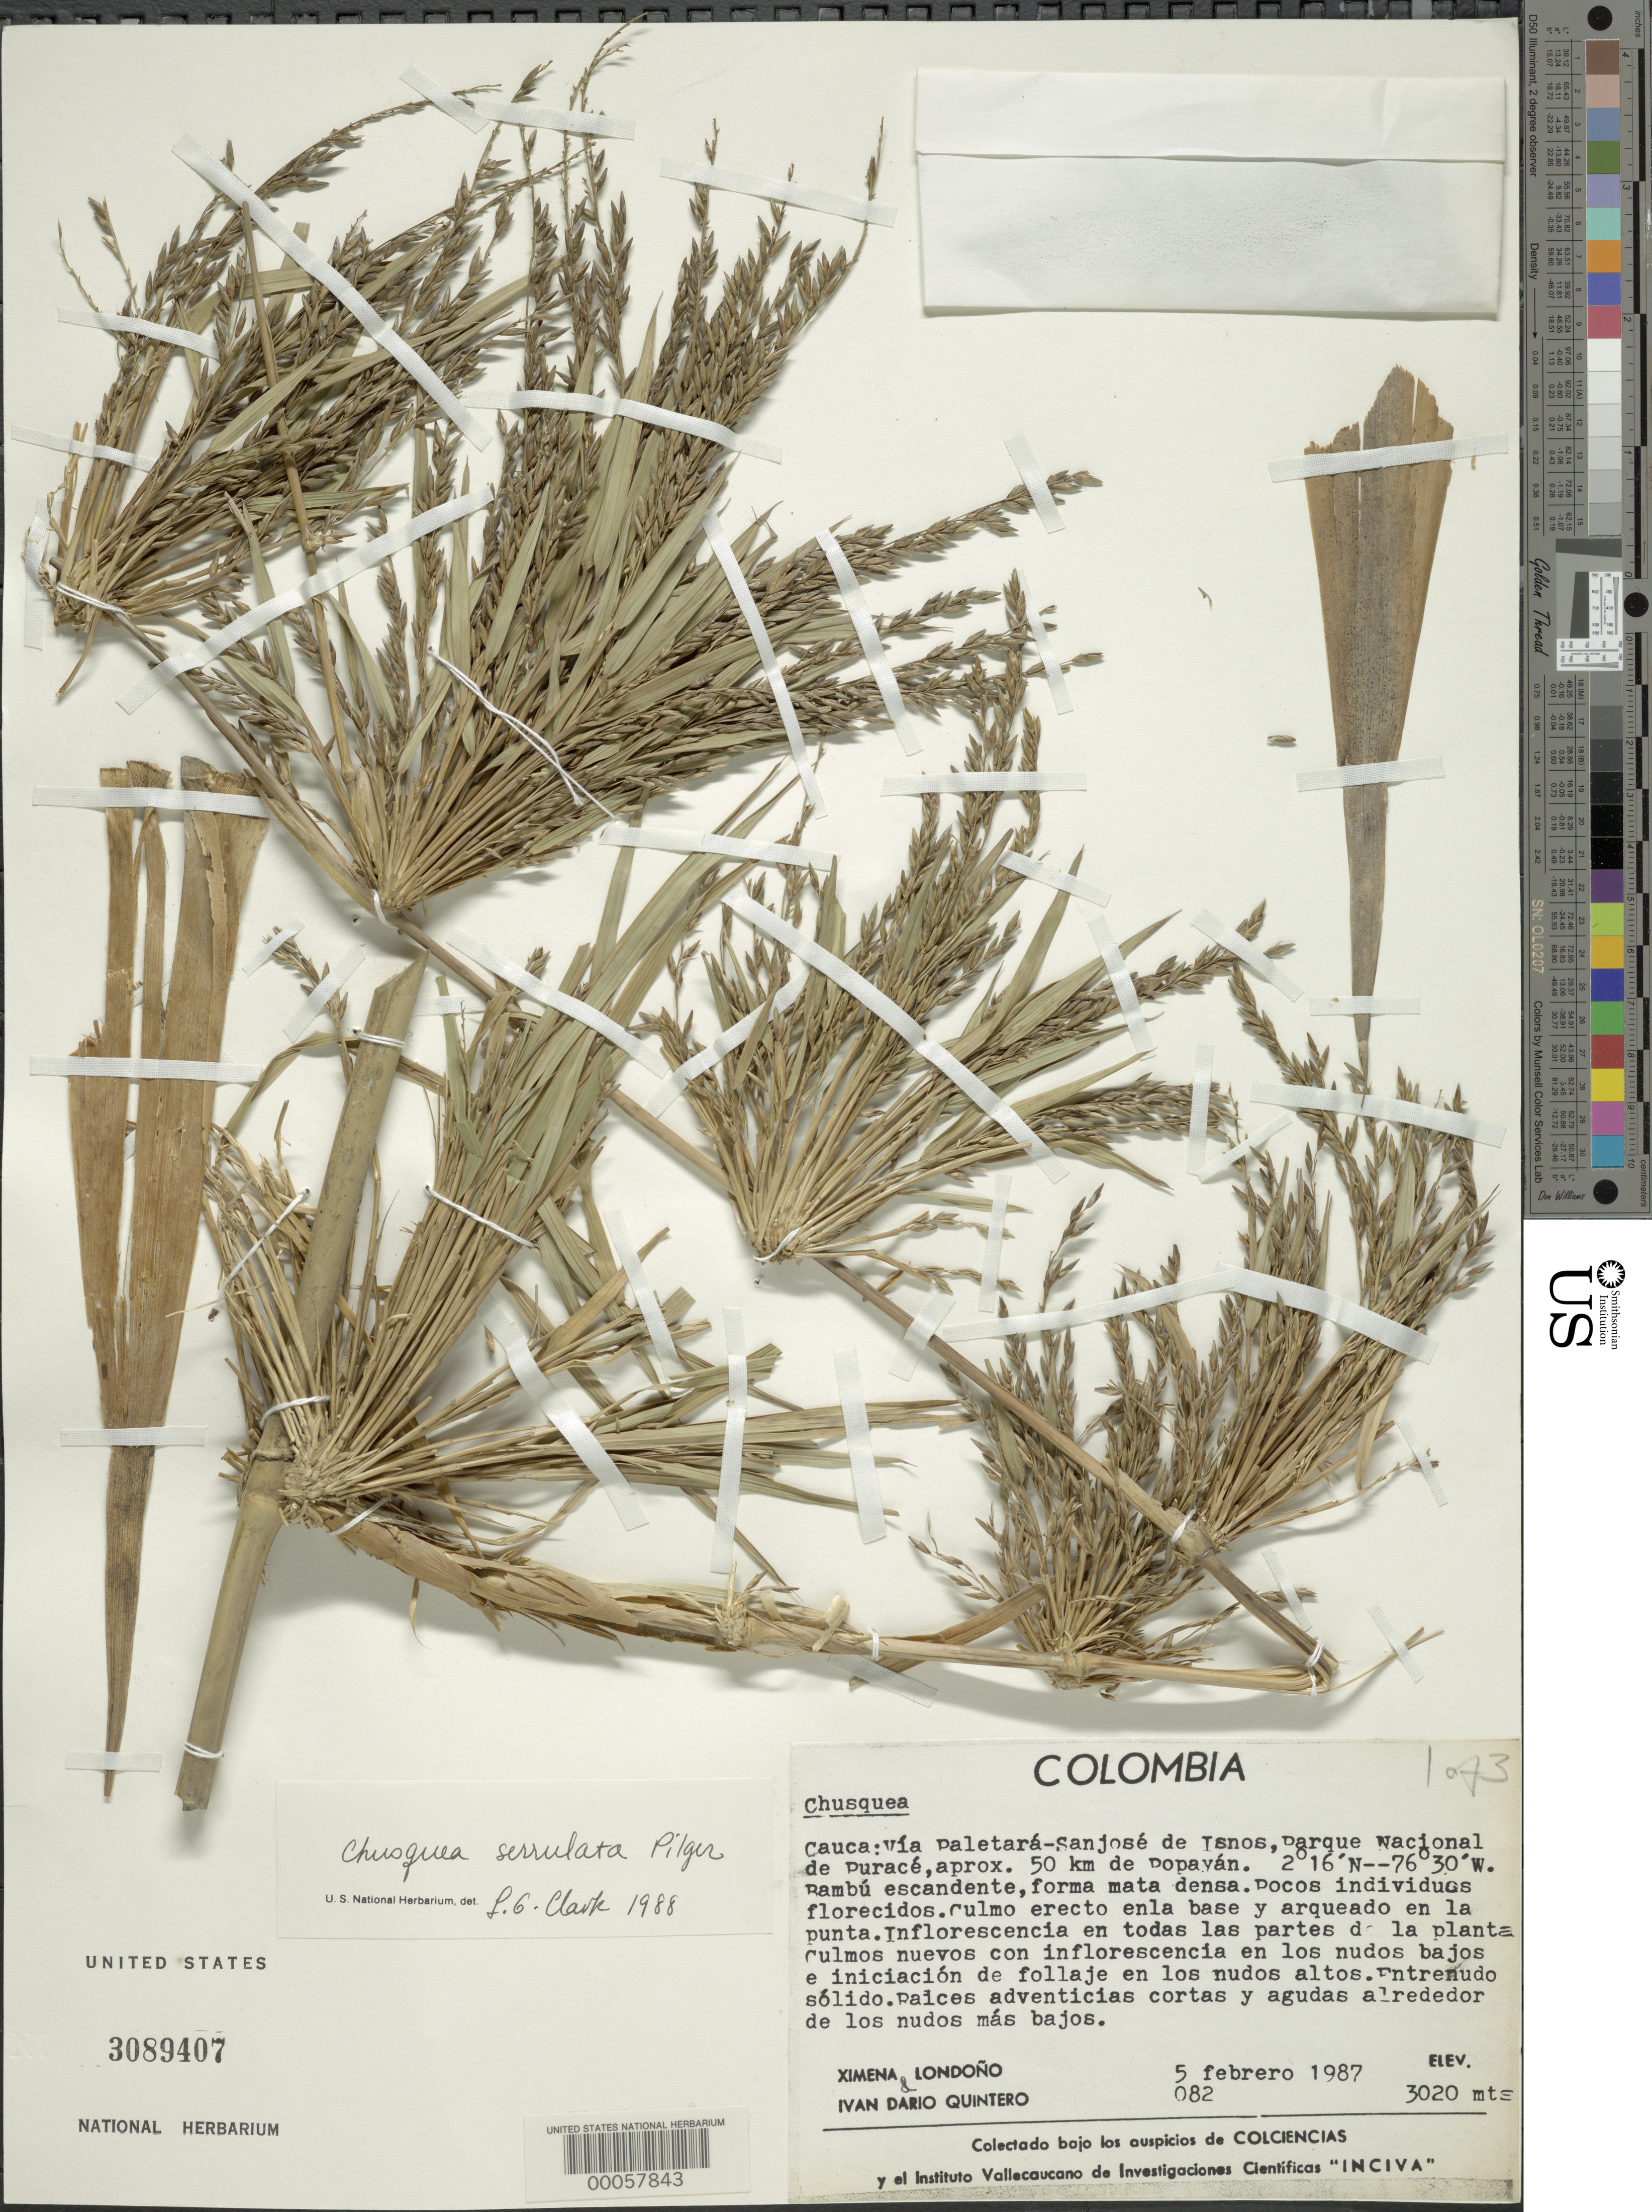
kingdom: Plantae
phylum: Tracheophyta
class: Liliopsida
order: Poales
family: Poaceae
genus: Chusquea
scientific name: Chusquea serrulata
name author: Pilg.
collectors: X. Londoño & I. Quintero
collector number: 082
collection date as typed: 05 Feb 1987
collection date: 1987-02-05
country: Colombia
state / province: Cauca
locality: Paletara-San Jose de Isnos road, Parque Nacional de Purace, 50 km from Popayan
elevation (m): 3020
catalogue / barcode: US 3089407